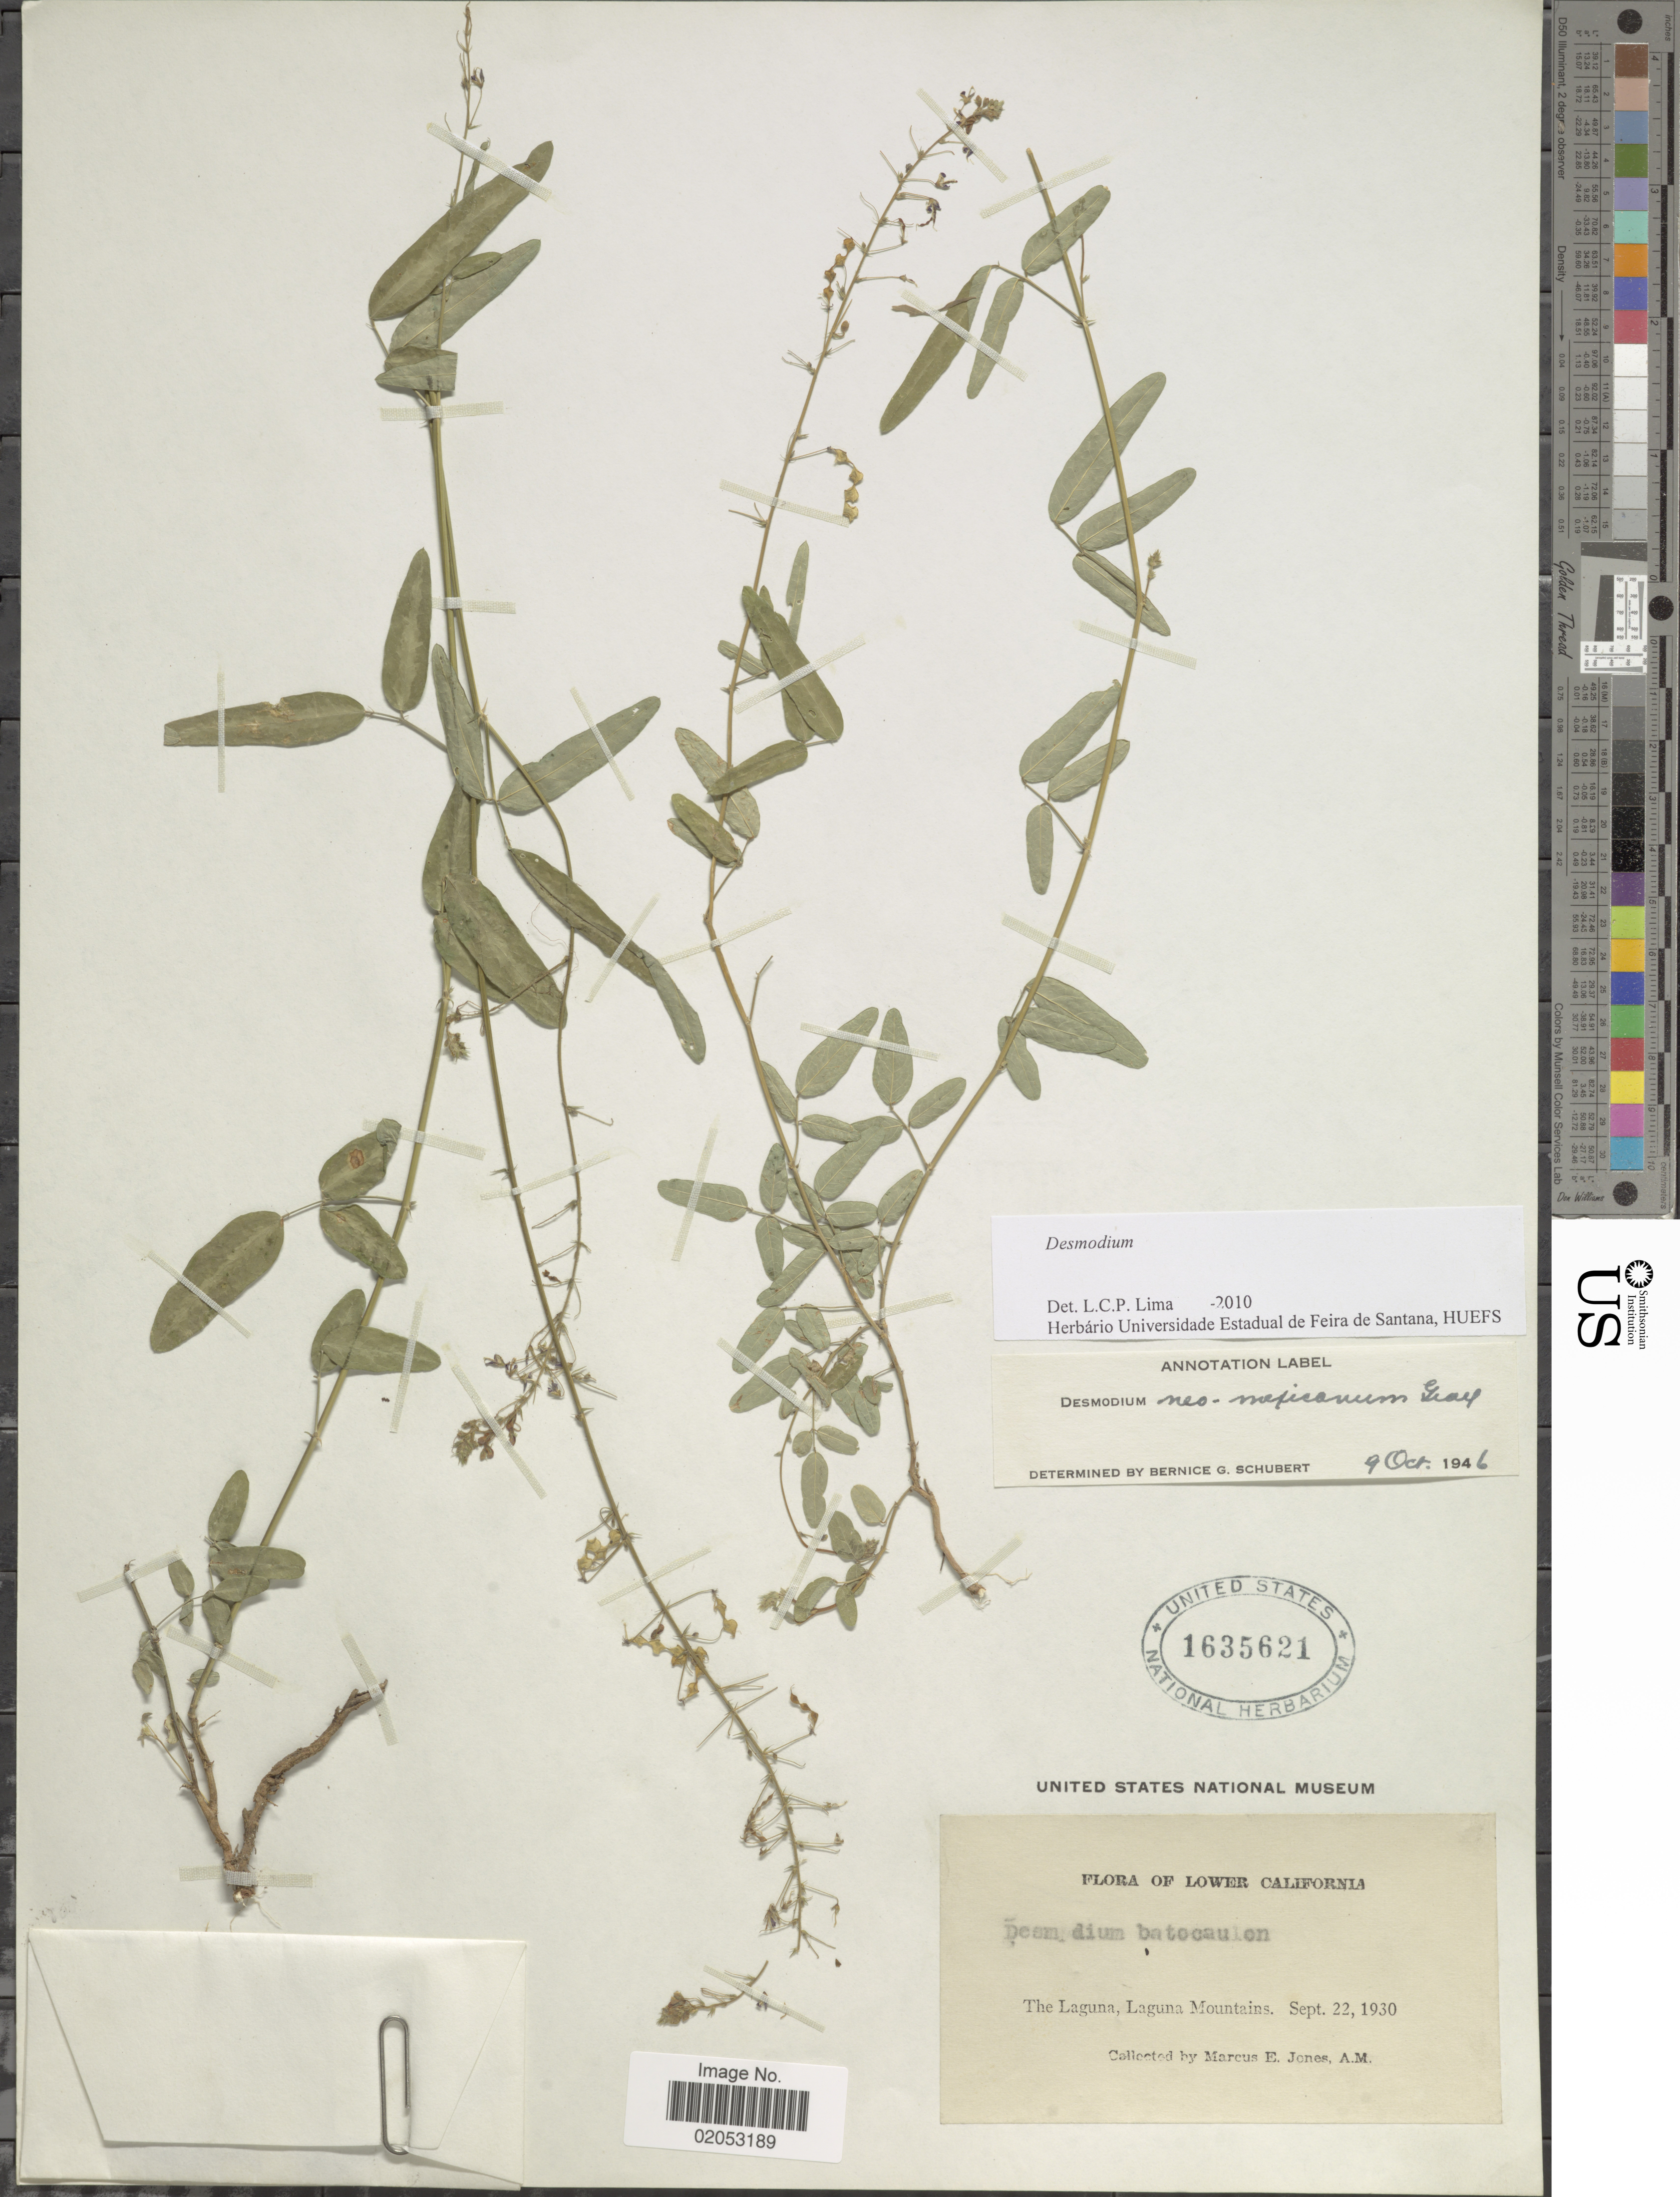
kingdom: Plantae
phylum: Tracheophyta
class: Magnoliopsida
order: Fabales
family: Fabaceae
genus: Desmodium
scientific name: Desmodium sp.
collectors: M. E. Jones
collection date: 1930-09-22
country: Mexico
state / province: Baja California Norte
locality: Lower California, The Laguna, Laguna Mountains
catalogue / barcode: US 1635621